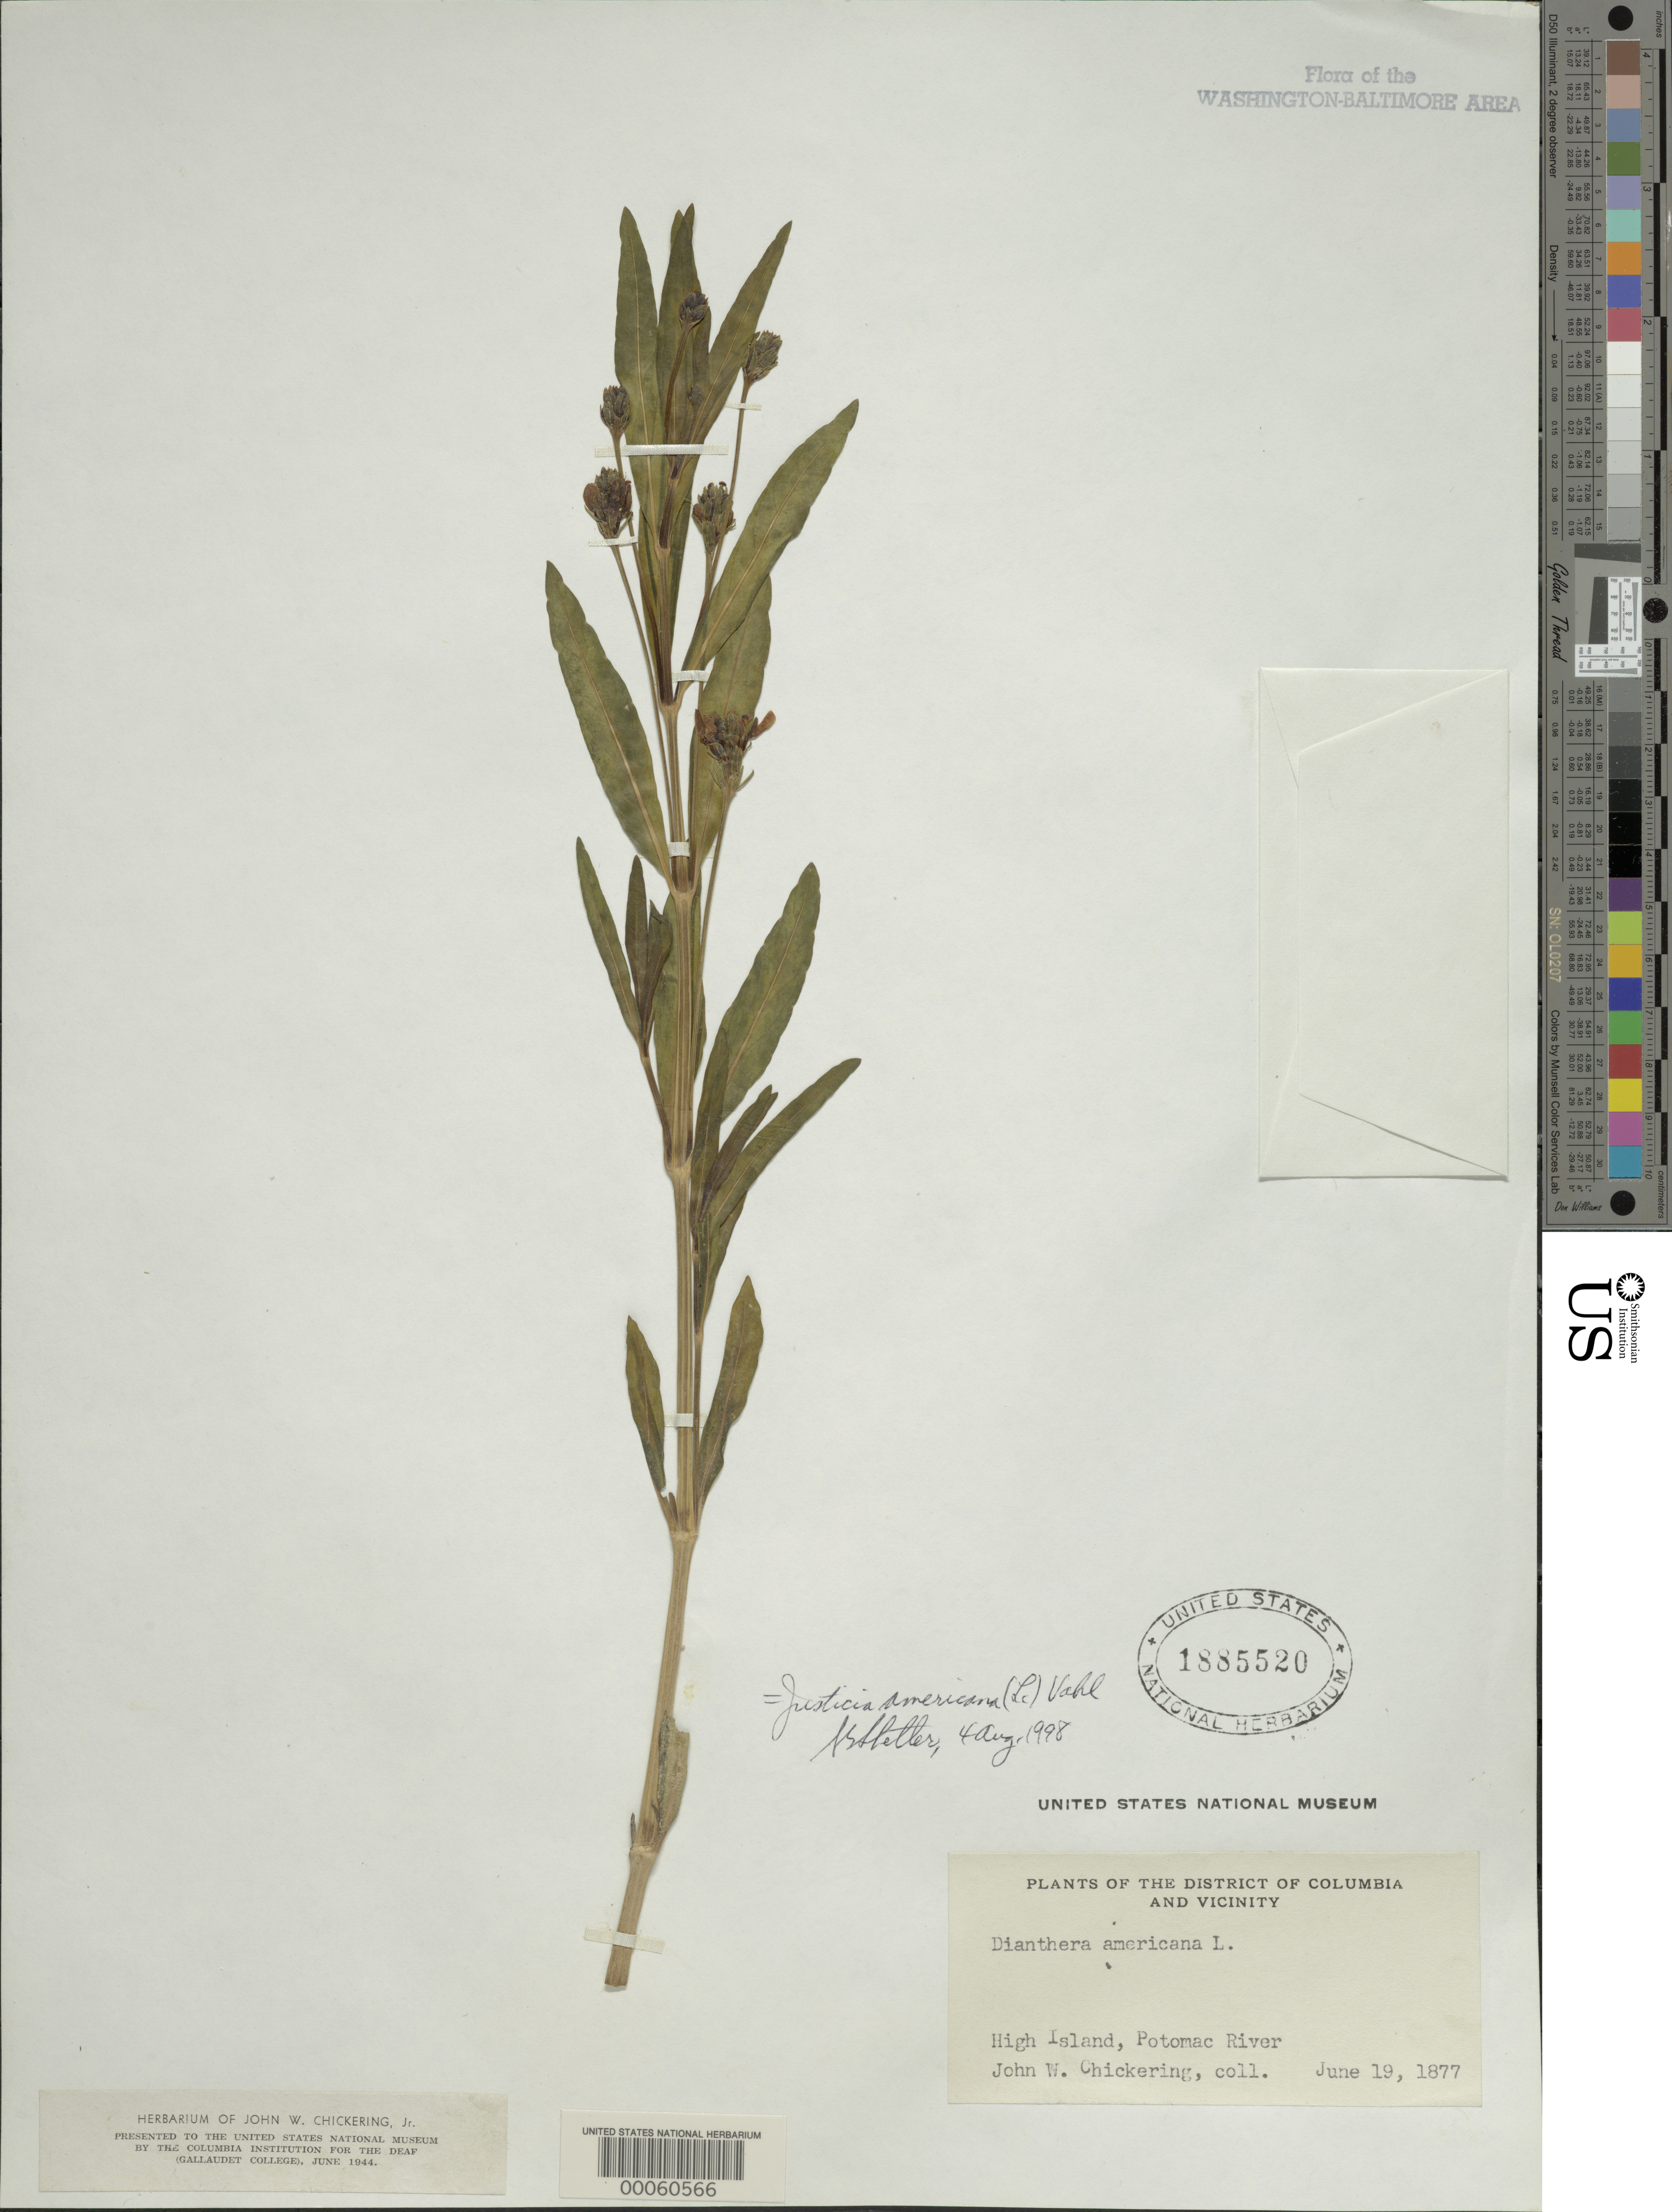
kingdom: Plantae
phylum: Tracheophyta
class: Magnoliopsida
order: Lamiales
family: Acanthaceae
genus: Justicia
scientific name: Justicia americana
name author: (L.) Vahl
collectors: J. Chickering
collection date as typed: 19 Jun 1877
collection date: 1877-06-19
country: United States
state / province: Maryland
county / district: Montgomery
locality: High Island C. & O. Canal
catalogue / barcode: US 1885520